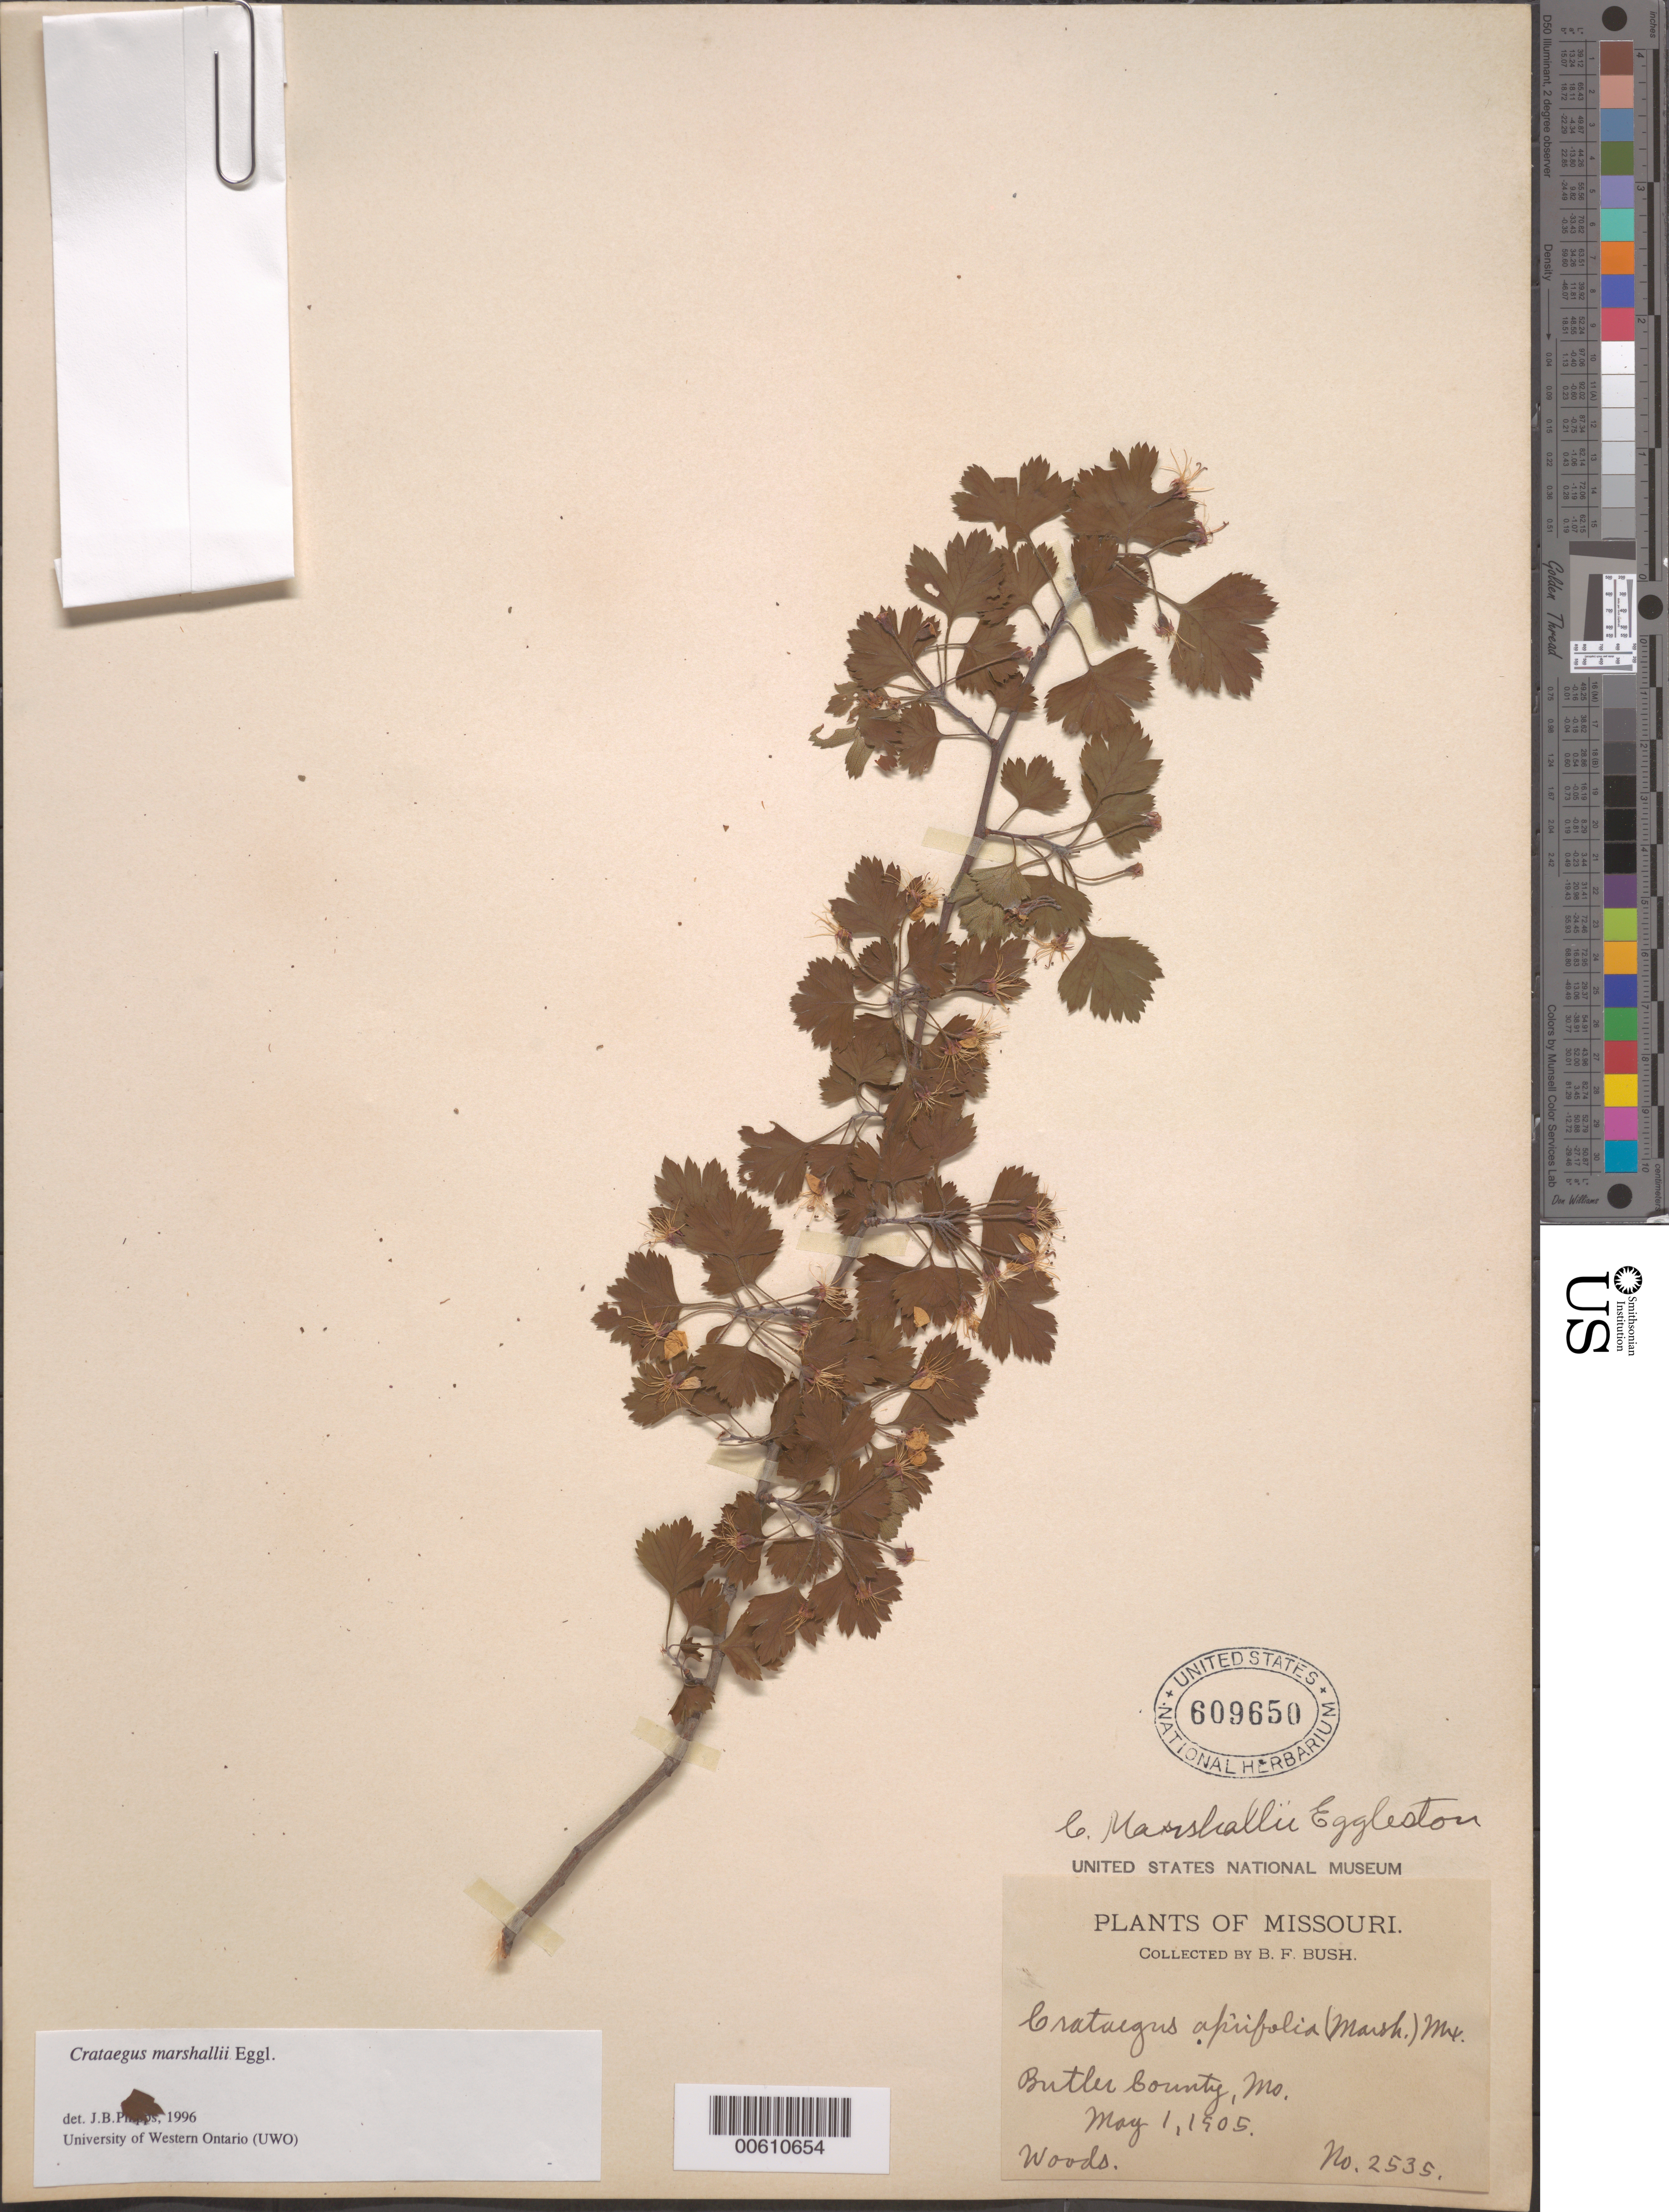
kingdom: Plantae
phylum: Tracheophyta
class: Magnoliopsida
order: Rosales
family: Rosaceae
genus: Crataegus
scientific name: Crataegus marshallii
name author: Eggl.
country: United States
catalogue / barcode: US 609650